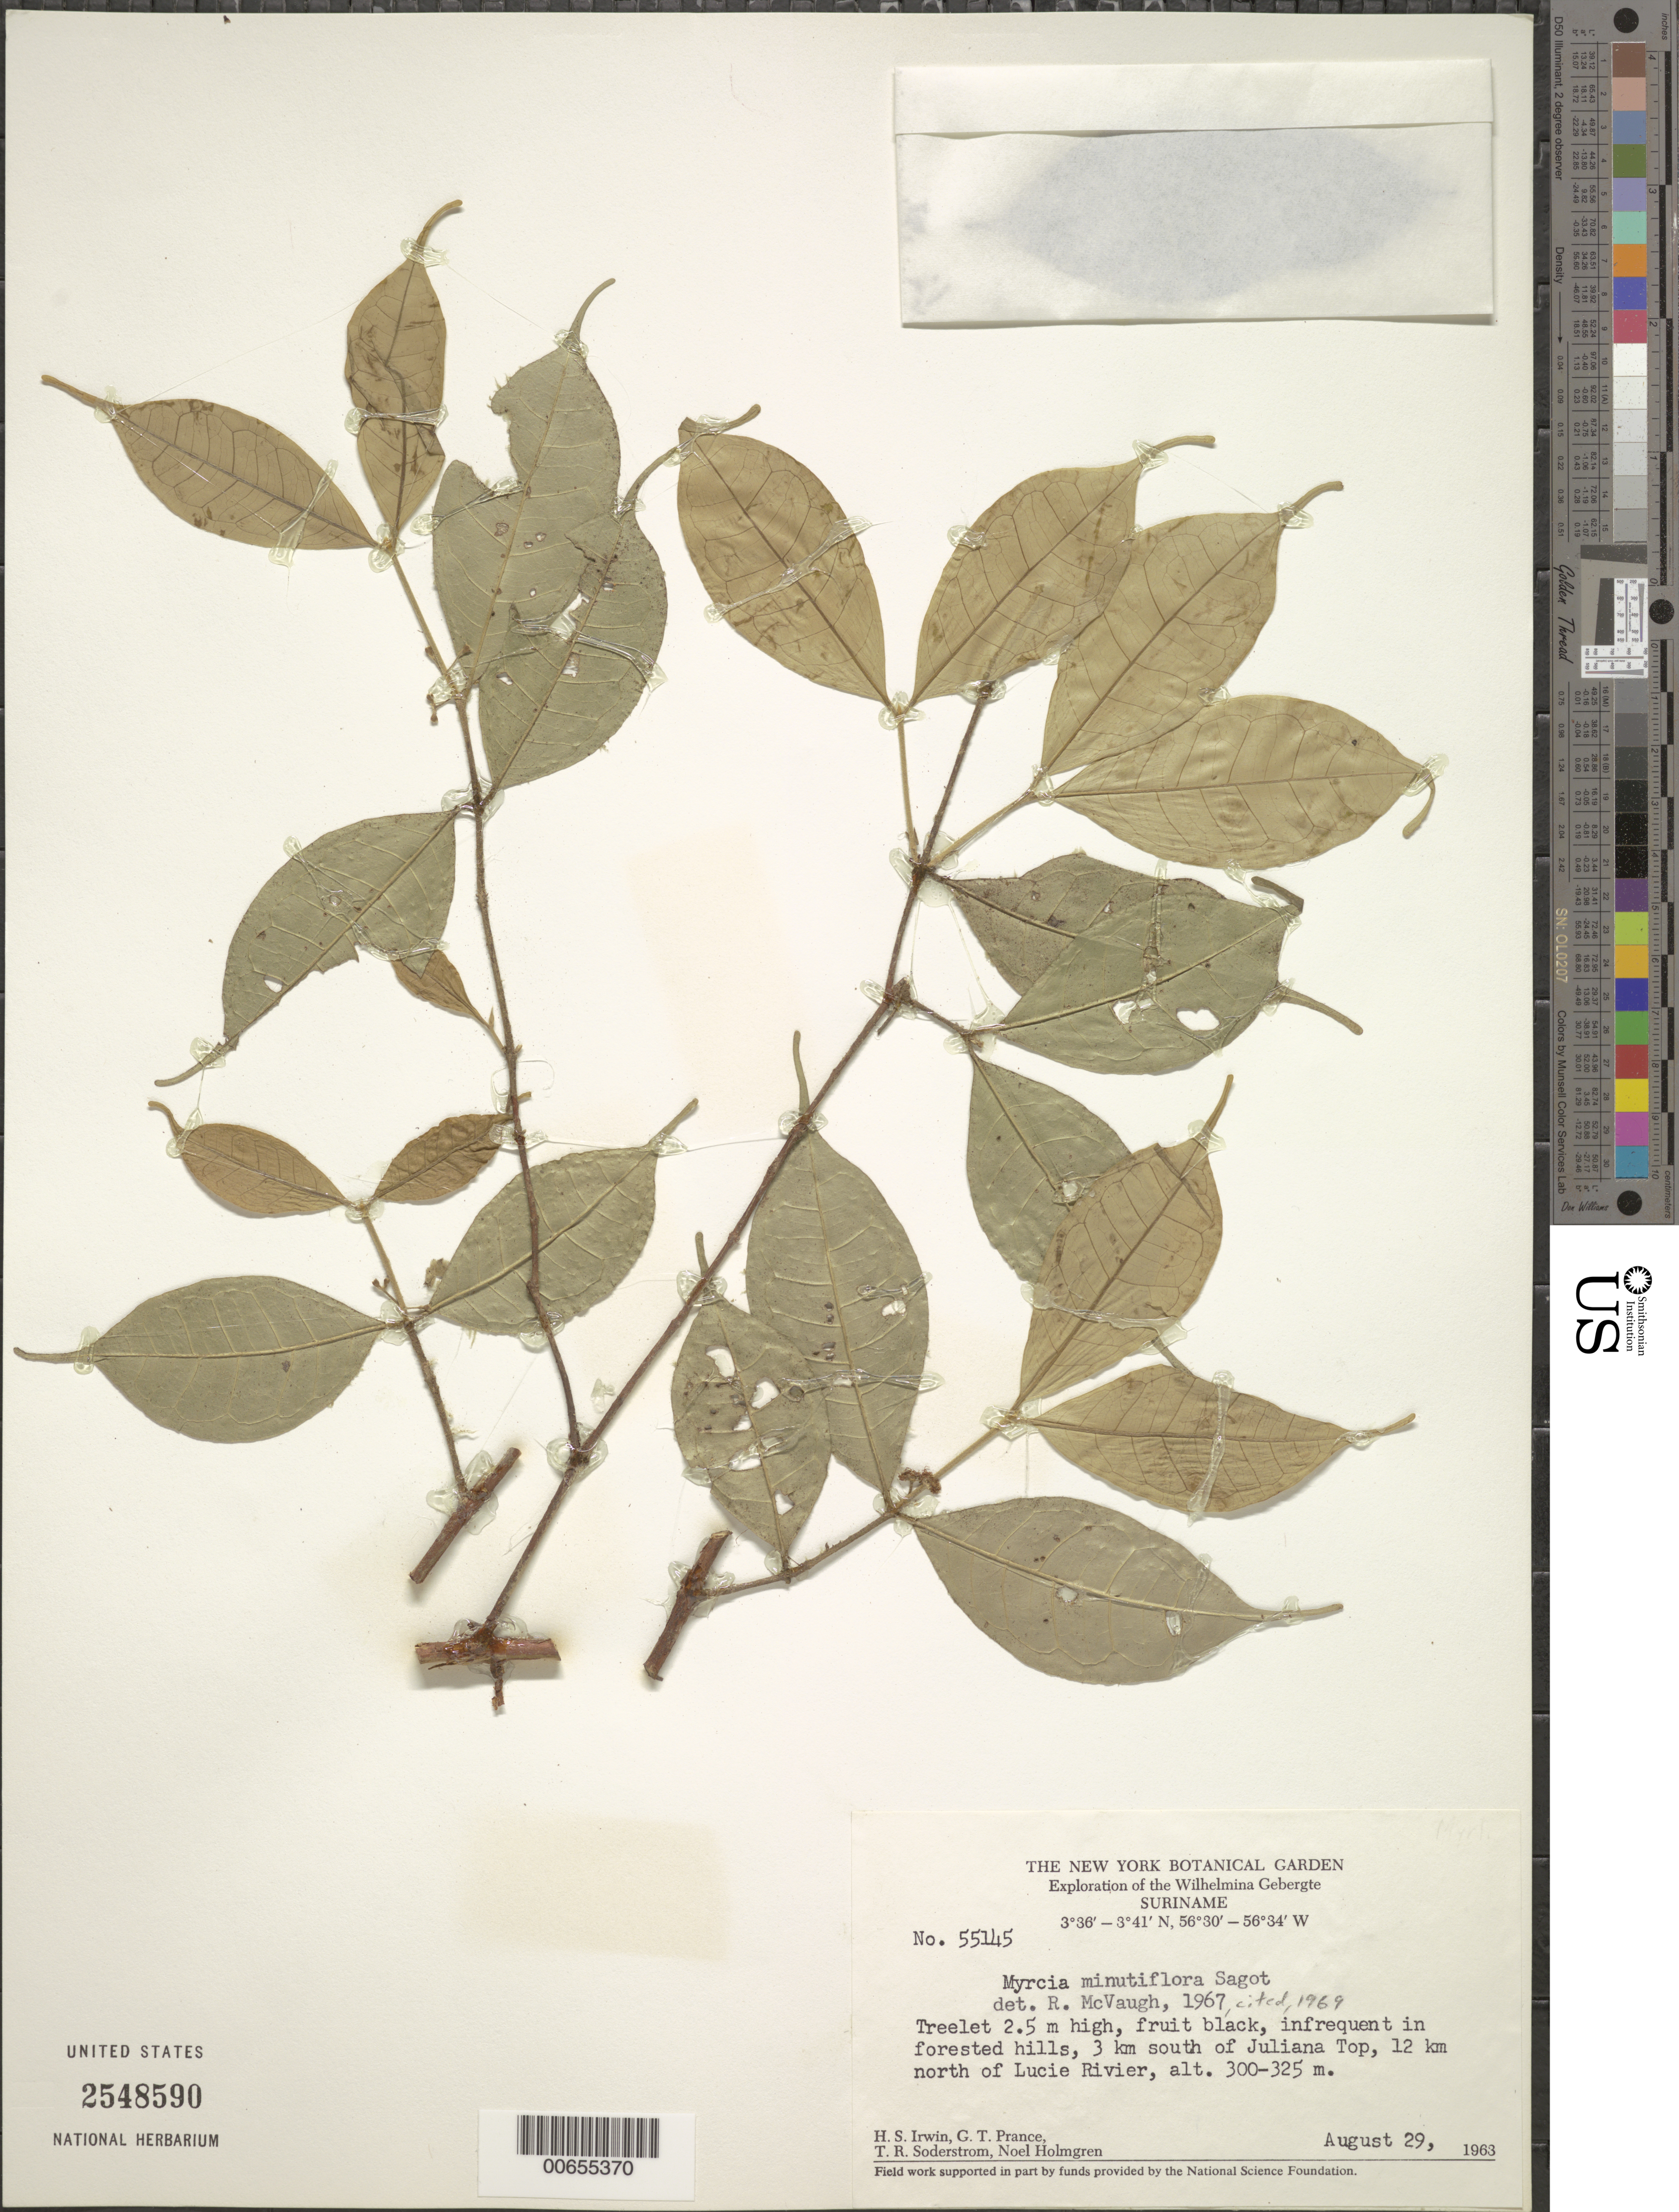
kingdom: Plantae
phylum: Tracheophyta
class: Magnoliopsida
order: Myrtales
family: Myrtaceae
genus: Myrcia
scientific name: Myrcia minutiflora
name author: Sagot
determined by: McVaugh, R.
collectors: H. Irwin, G. T. Prance, T. R. Soderstrom & N. H. Holmgren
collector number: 55145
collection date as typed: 29-Aug-63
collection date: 1963-08-29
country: Suriname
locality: Juliana Top, 12 km S of, 12 km N of Lucie R., Wilhelmina Gebergte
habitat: Forested hills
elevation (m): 300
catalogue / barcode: US 2548590